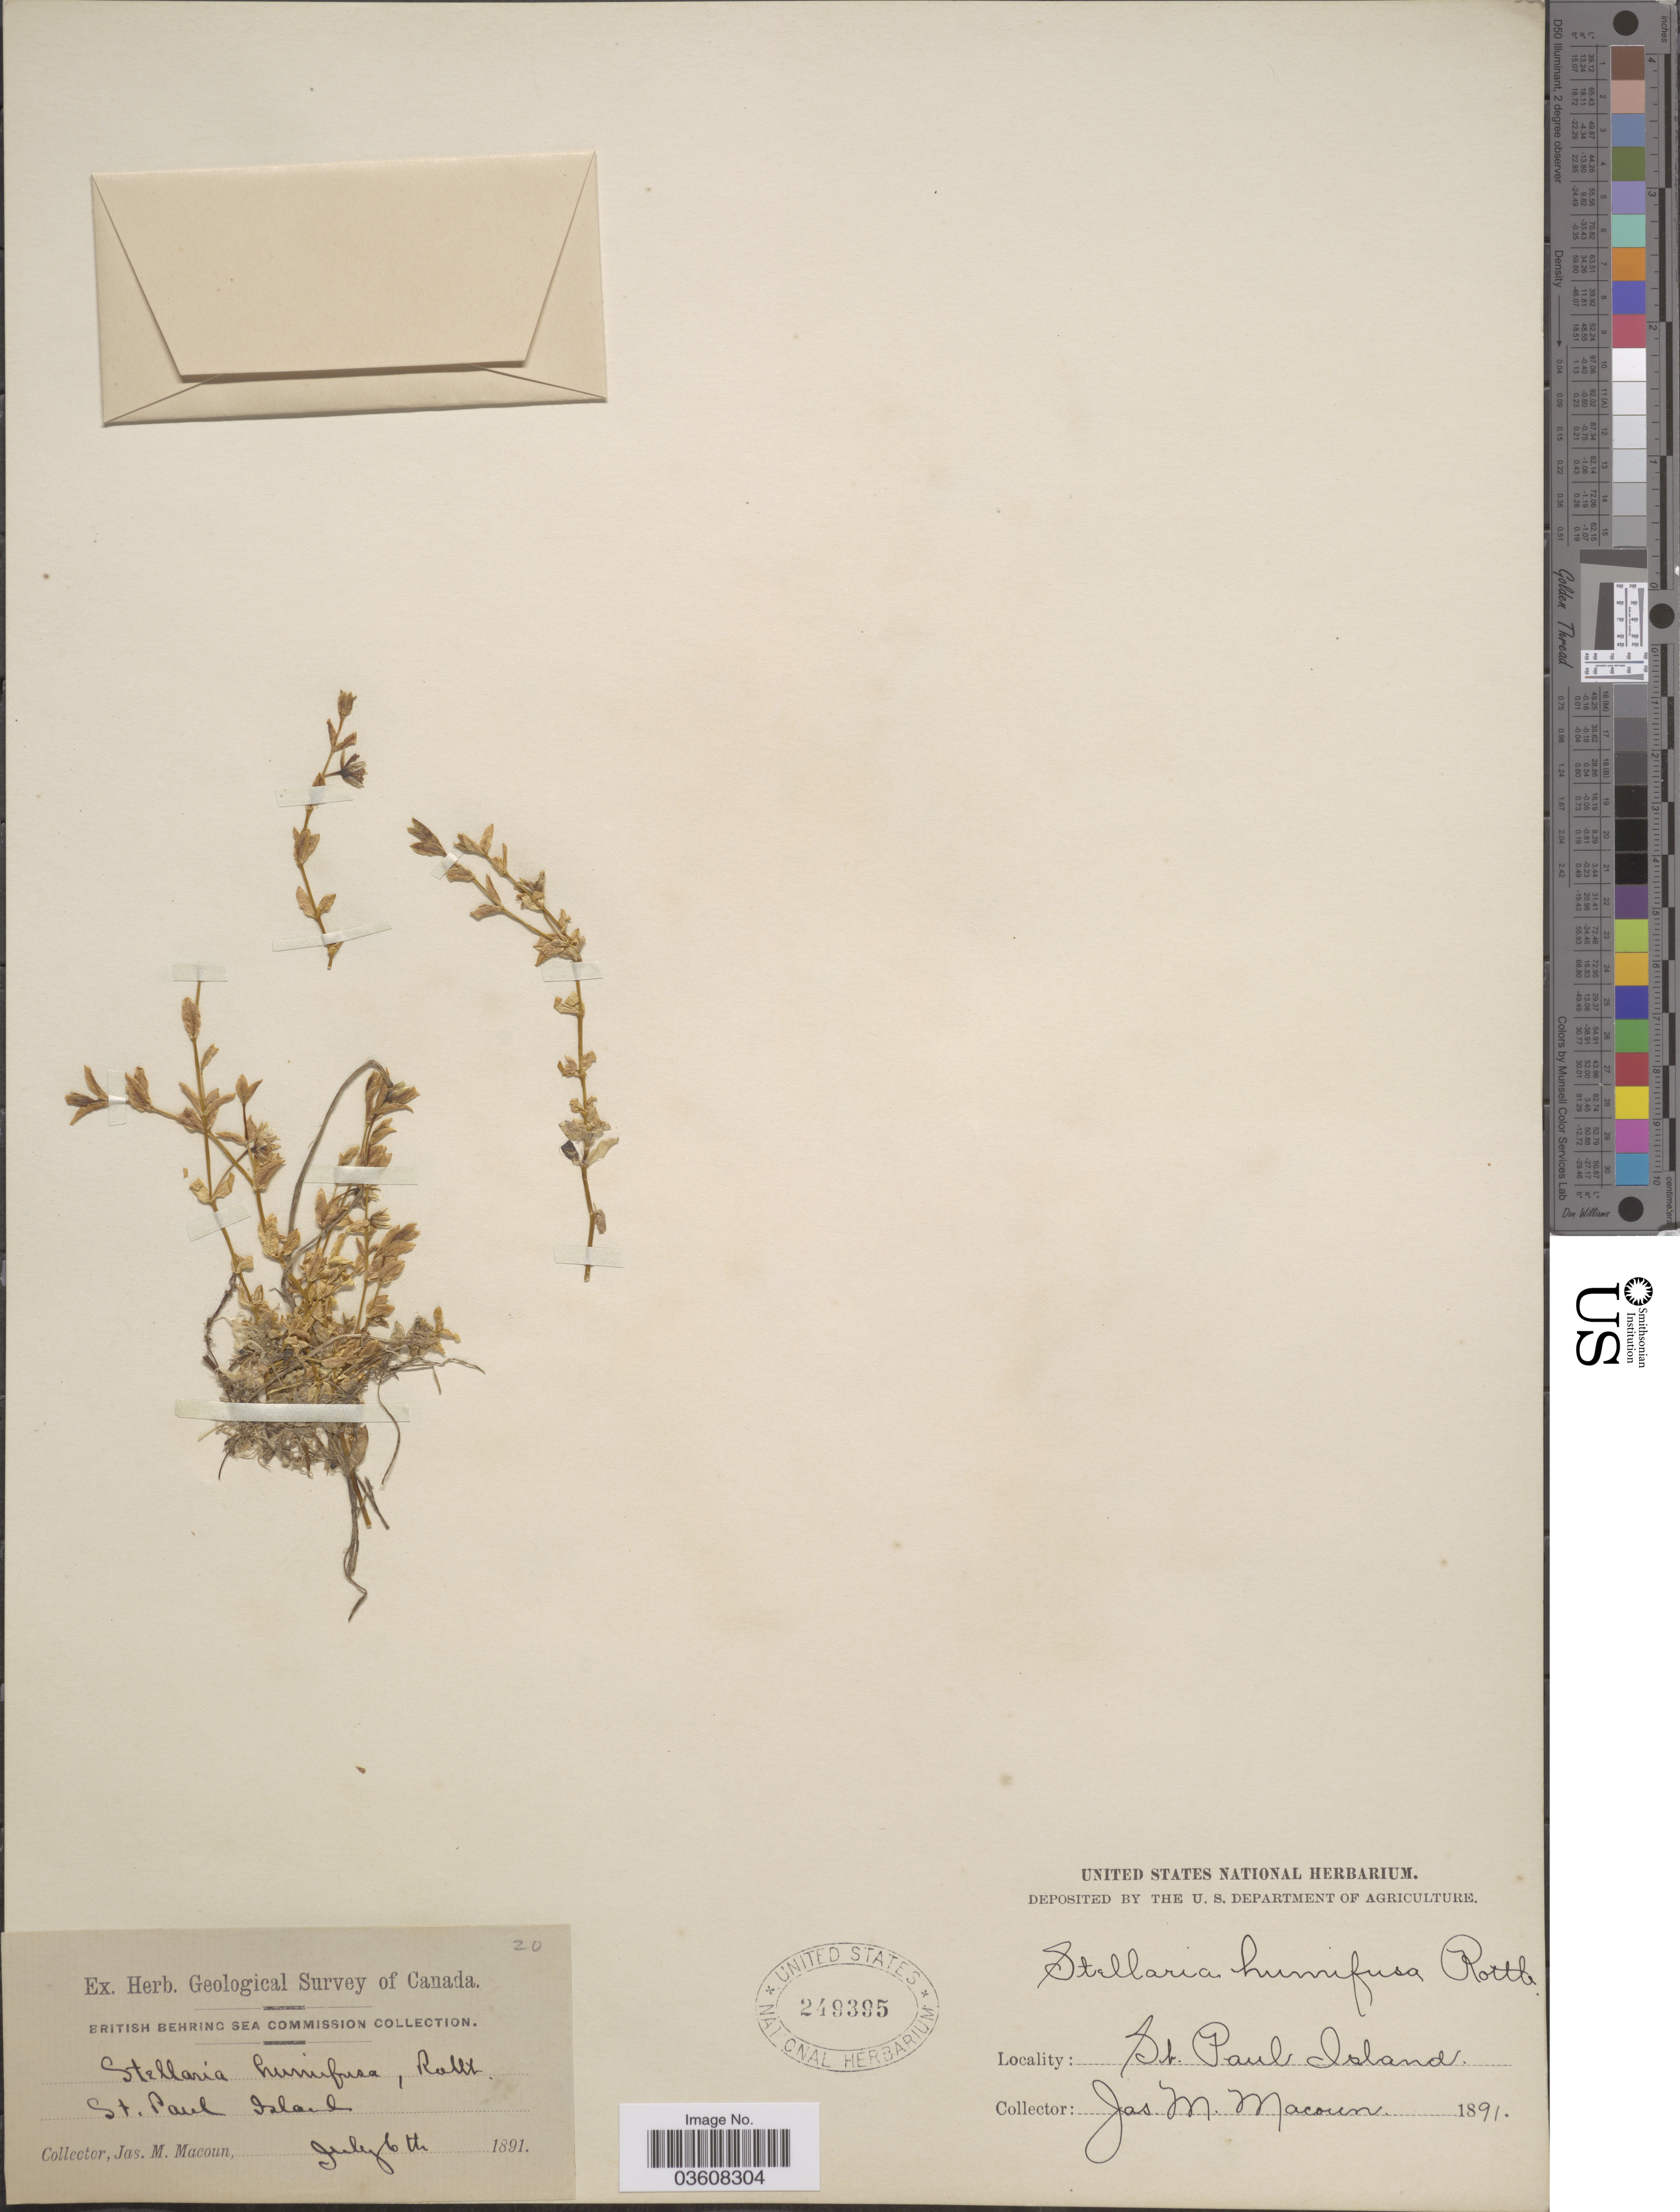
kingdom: Plantae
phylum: Tracheophyta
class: Magnoliopsida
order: Caryophyllales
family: Caryophyllaceae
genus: Stellaria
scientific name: Stellaria humifusa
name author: Rottb.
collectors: J. M. Macoun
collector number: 20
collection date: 1891-07-06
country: United States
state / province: Alaska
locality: St. Paul Island.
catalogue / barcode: US 249395